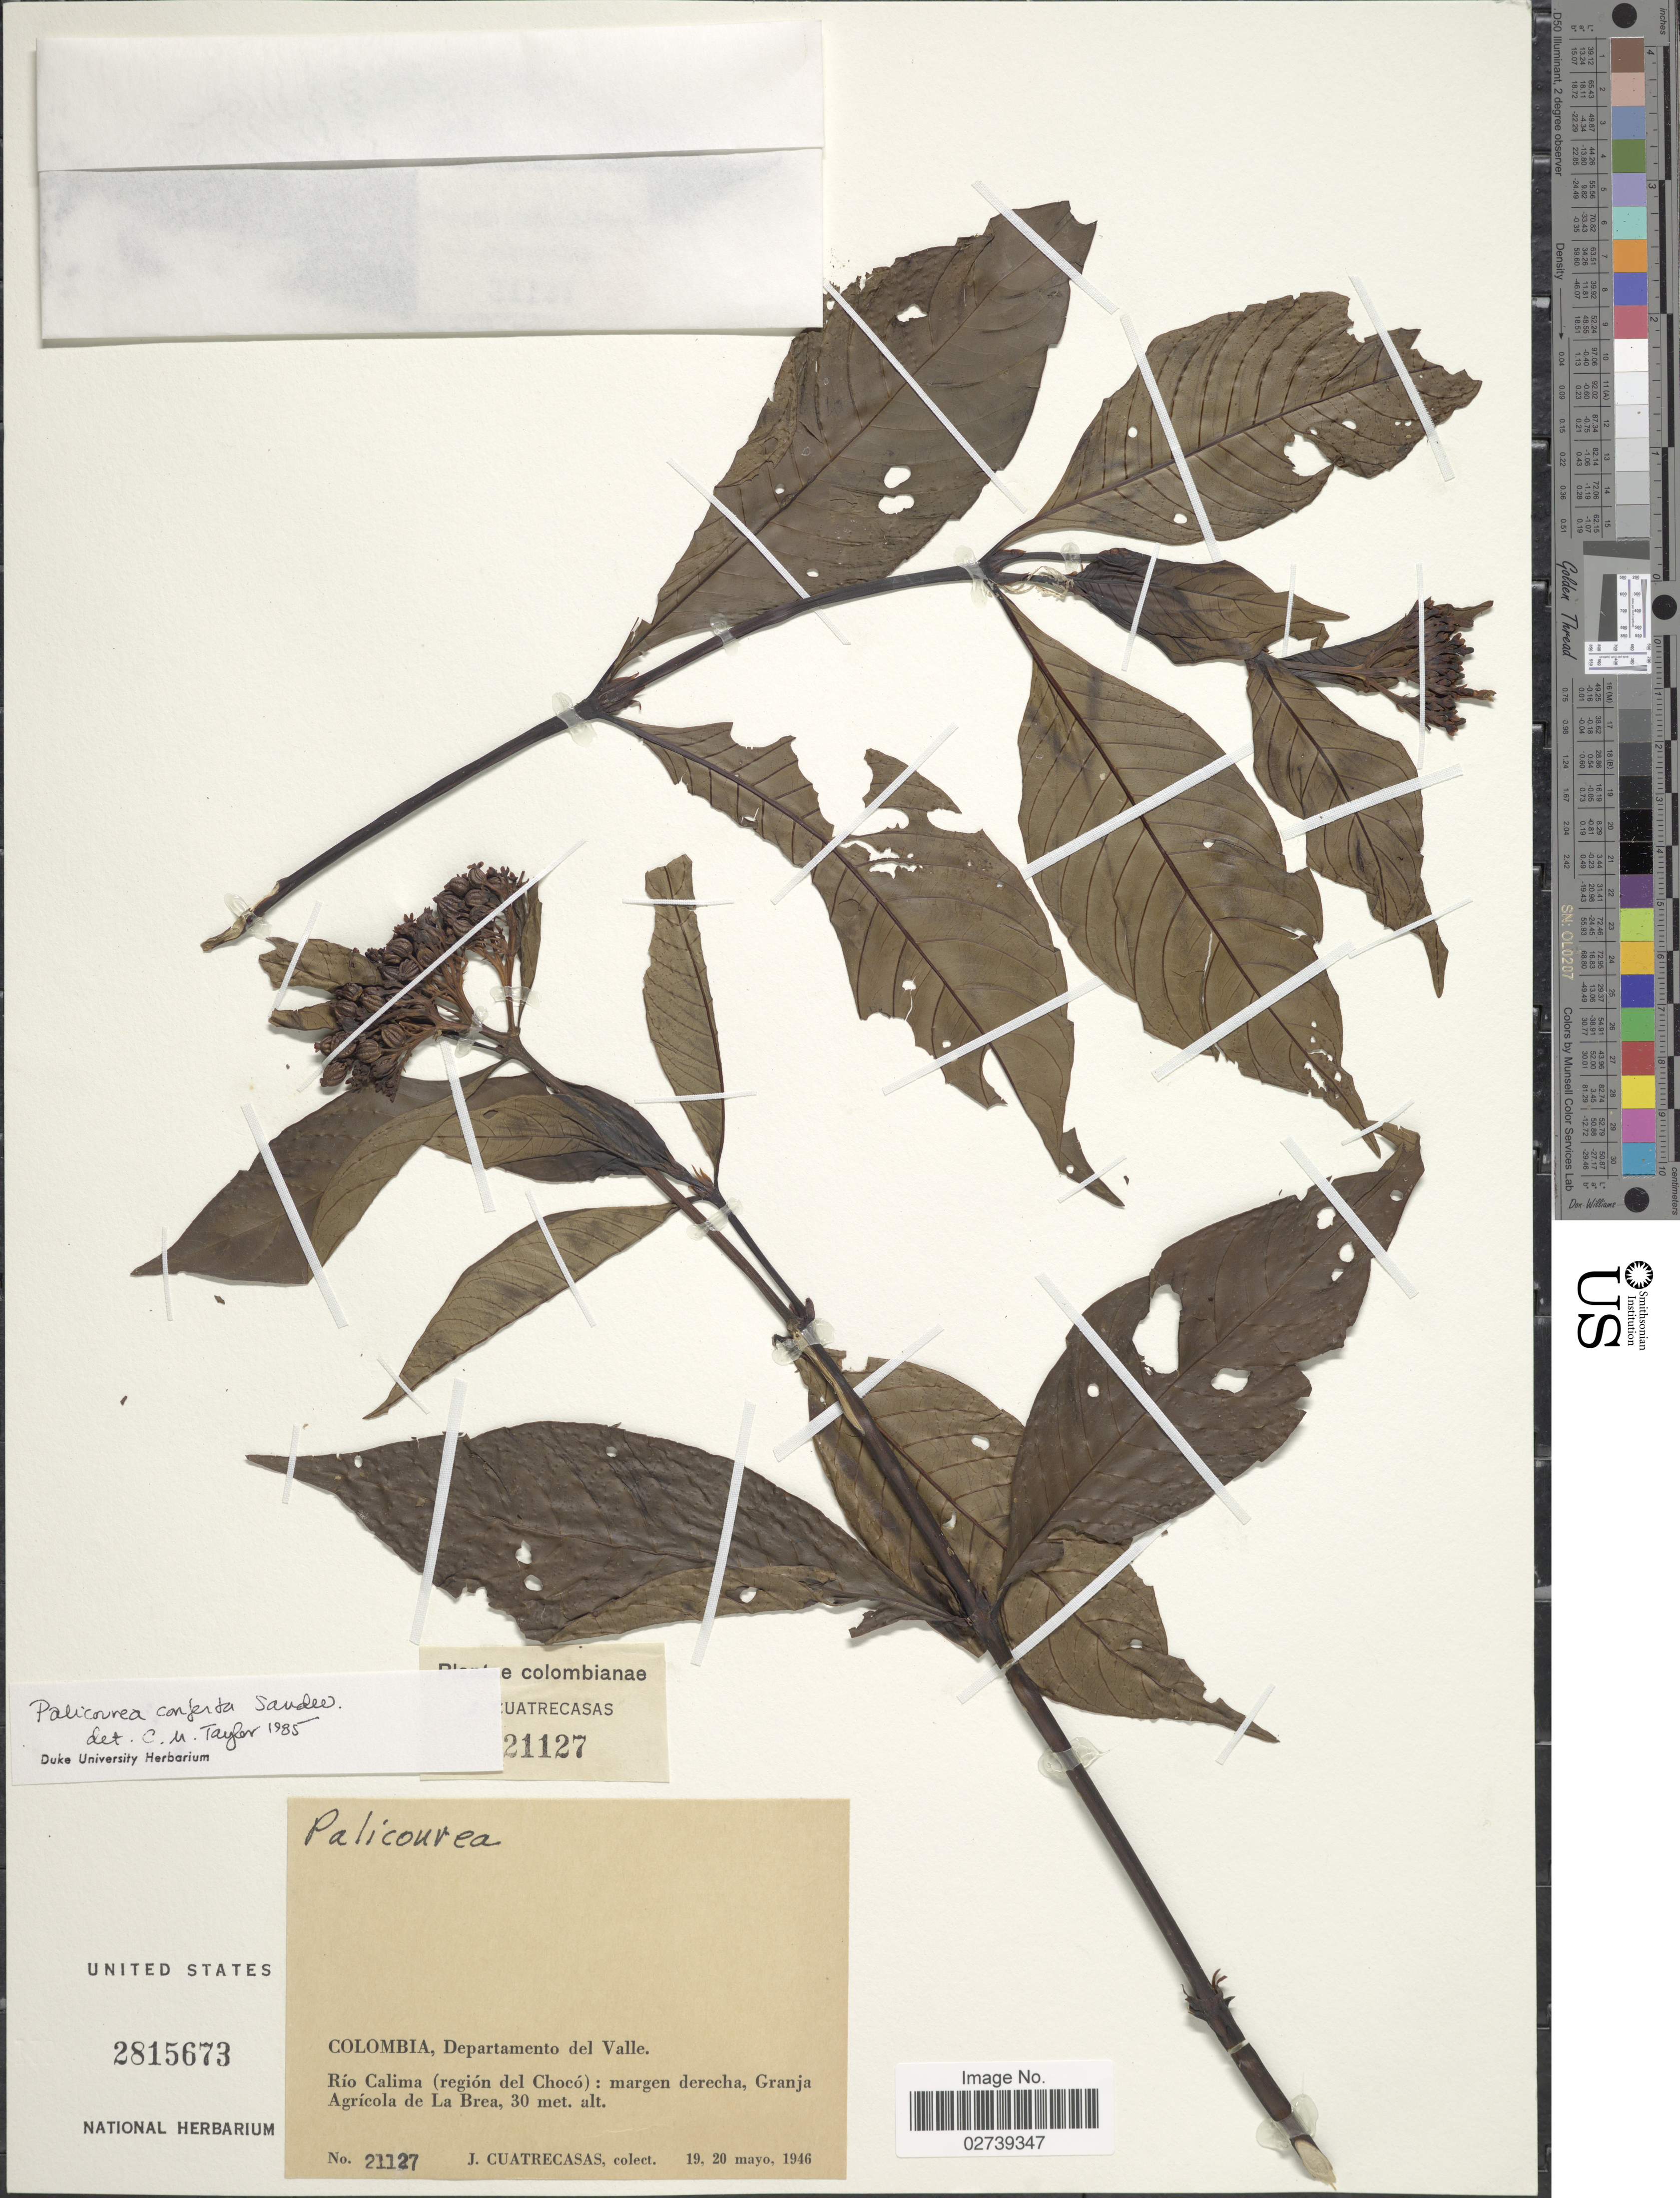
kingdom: Plantae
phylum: Tracheophyta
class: Magnoliopsida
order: Gentianales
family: Rubiaceae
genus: Palicourea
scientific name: Palicourea conferta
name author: (Benth.) Sandwith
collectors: J. Cuatrecasas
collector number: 21127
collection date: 1946-05-19/1946-05-20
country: Colombia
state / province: Valle del Cauca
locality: Colombianae, Departamento del Valle, Rio Calima (region del Choco): margen derecha, Granja Agricola de La Brea.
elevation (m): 30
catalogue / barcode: US 2815673